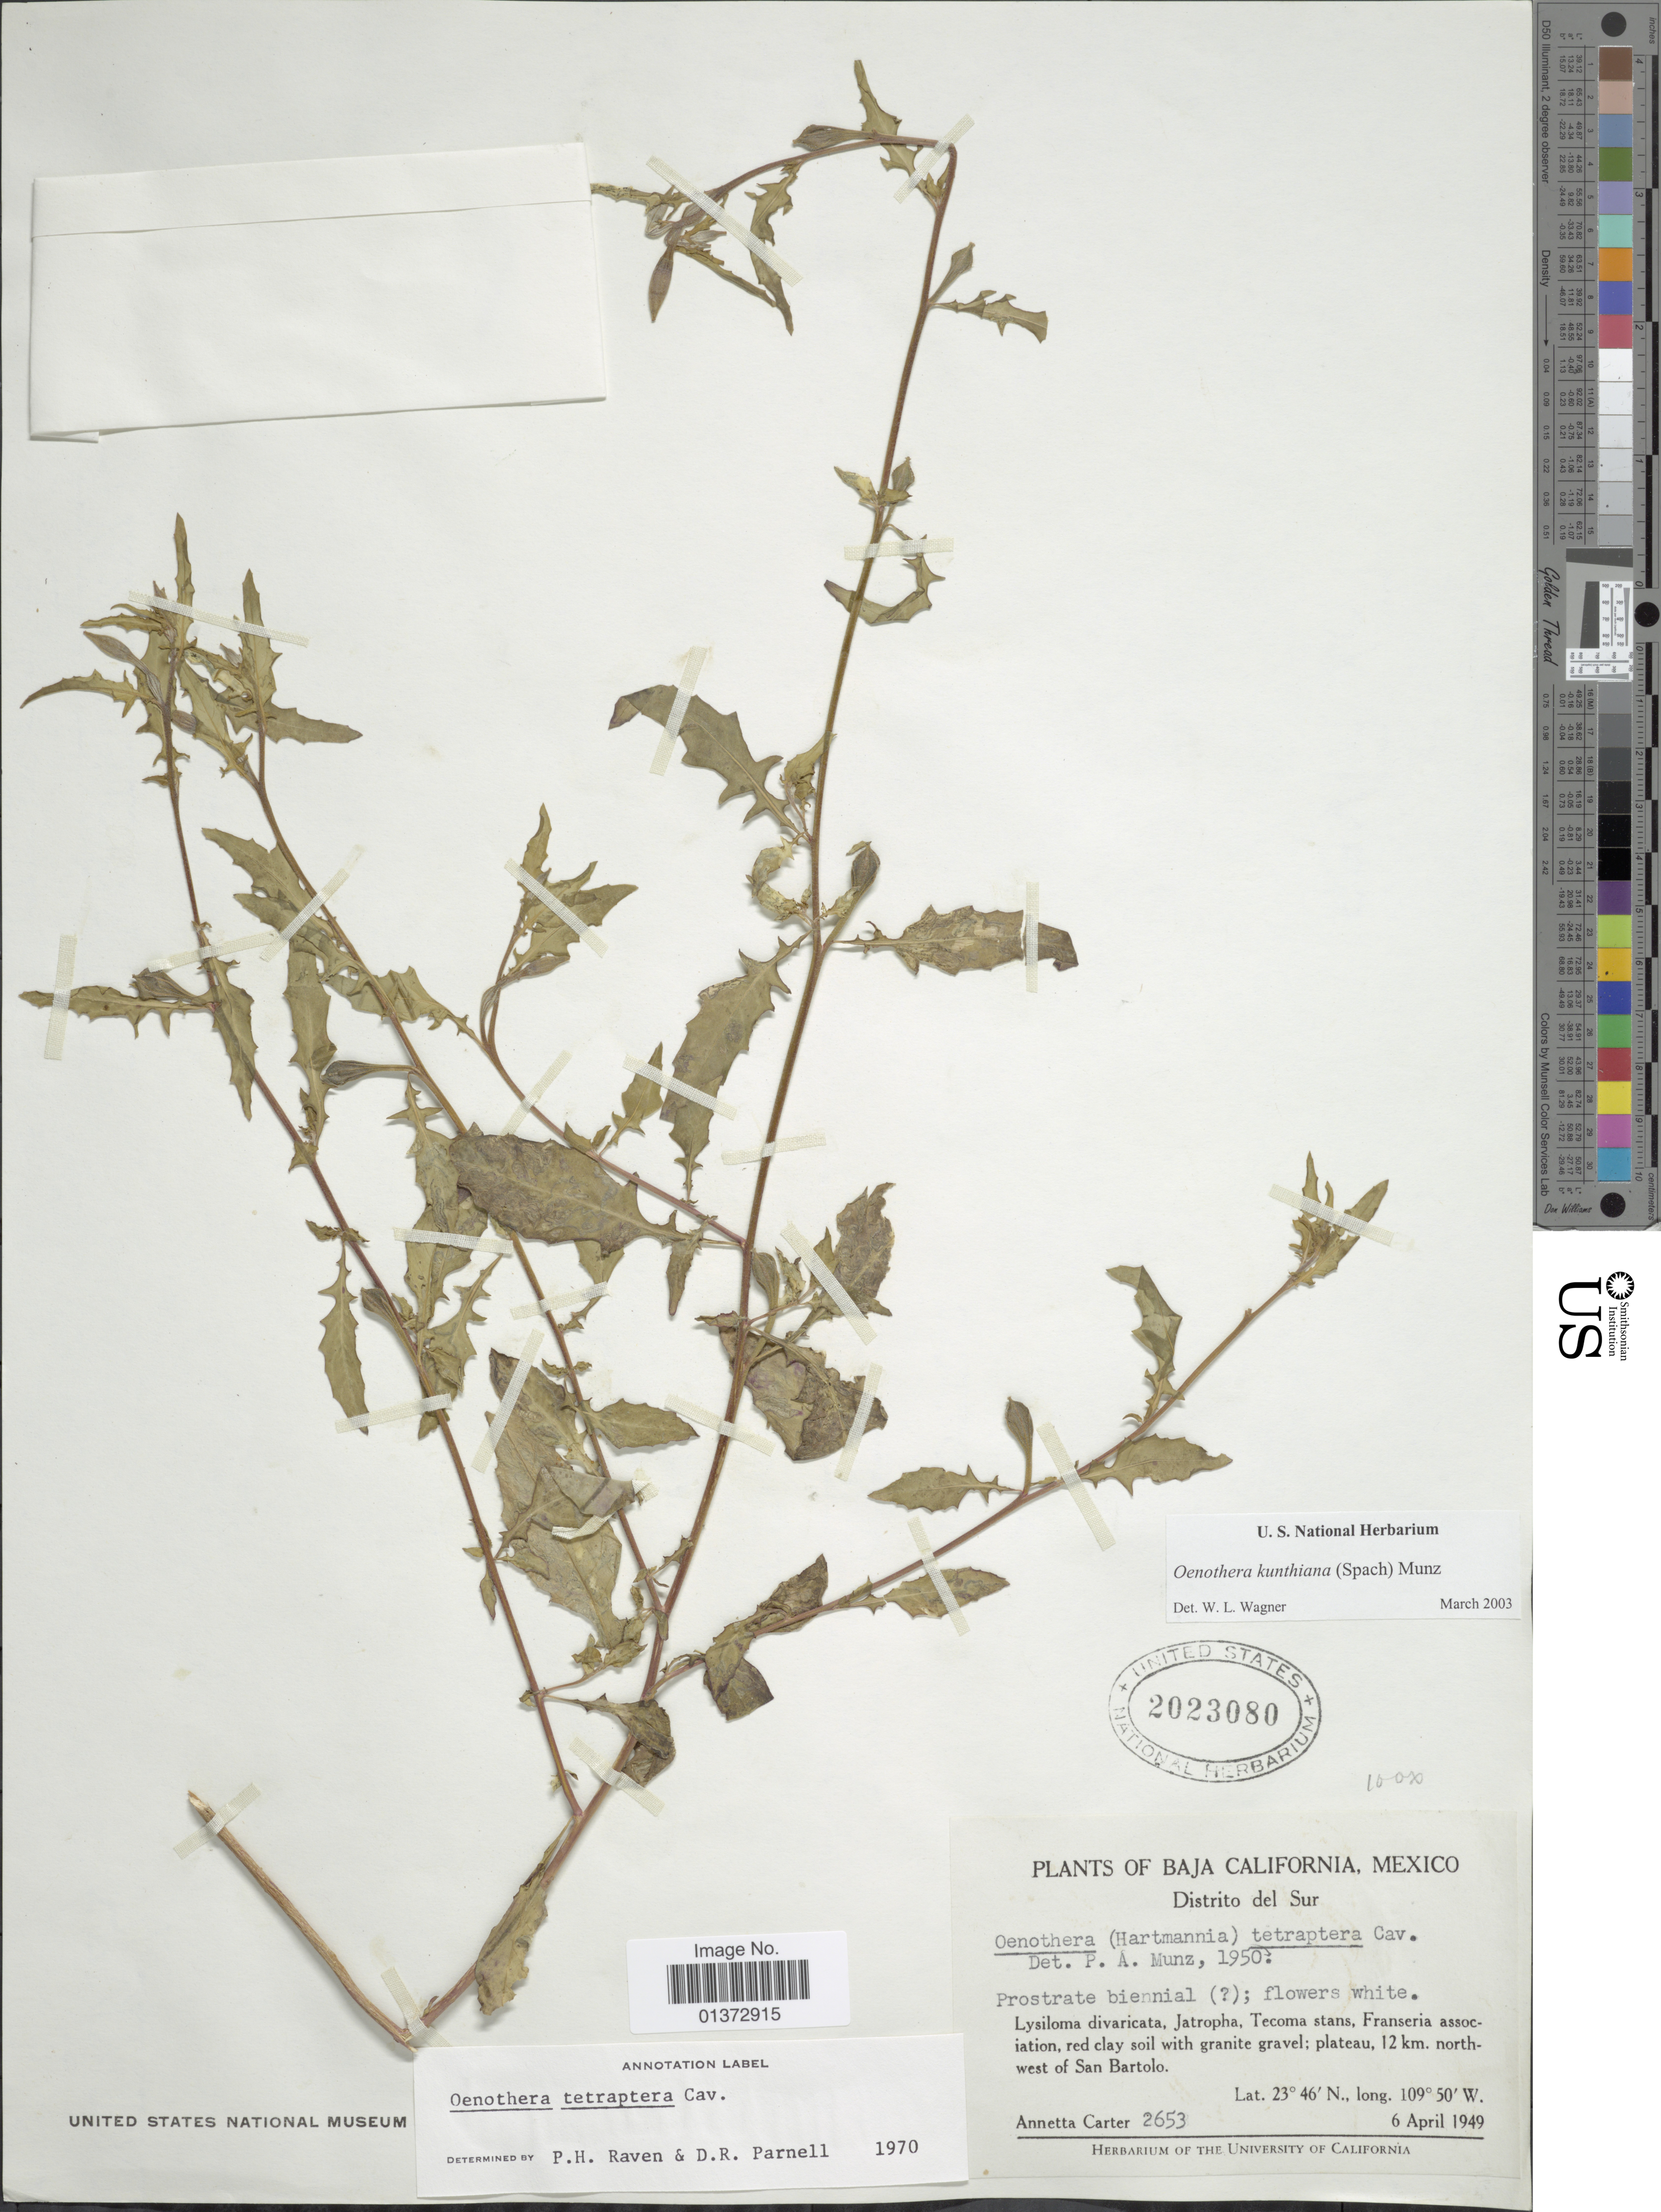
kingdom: Plantae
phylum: Tracheophyta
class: Magnoliopsida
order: Myrtales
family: Onagraceae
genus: Oenothera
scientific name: Oenothera kunthiana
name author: (Spach) Munz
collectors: A. Carter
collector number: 2653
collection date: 1949-04-06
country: Mexico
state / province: Baja California Sur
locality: Distrito del Sur, plateau, 12 km north-west of San Bartolo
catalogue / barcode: US 2023080